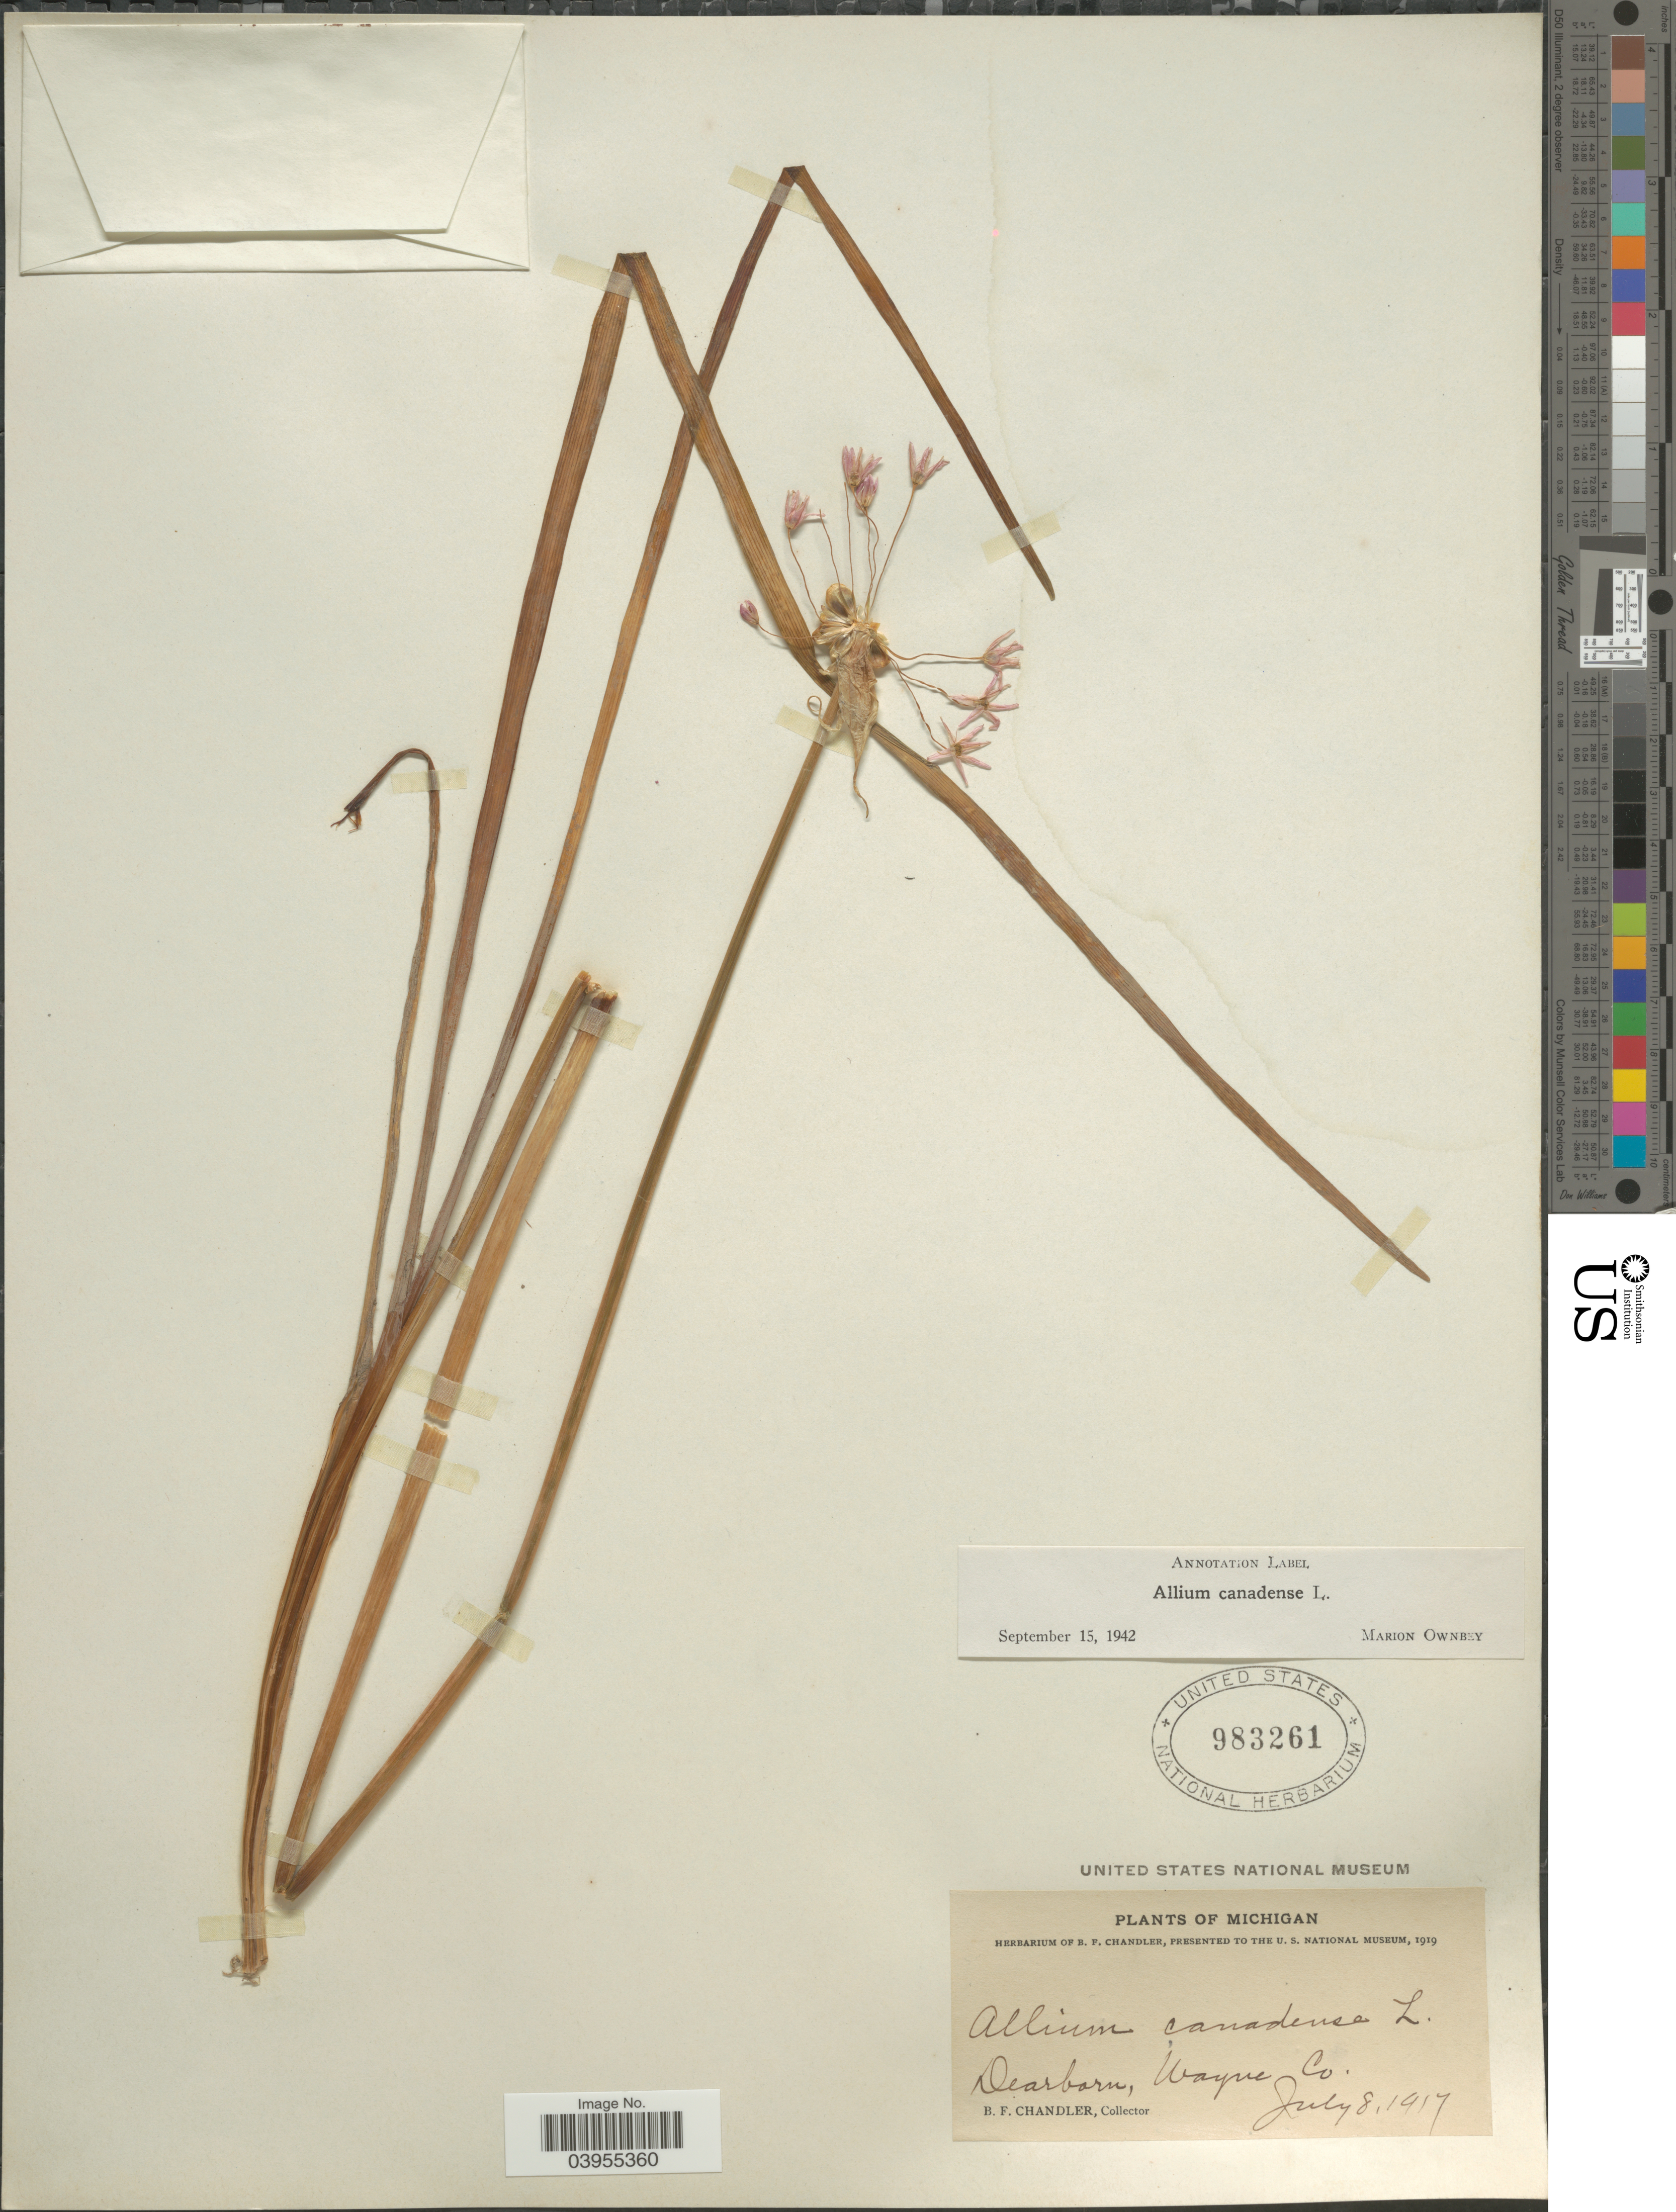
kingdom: Plantae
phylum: Tracheophyta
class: Liliopsida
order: Asparagales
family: Amaryllidaceae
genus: Allium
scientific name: Allium canadense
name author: L.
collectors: B. F. Chandler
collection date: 1917-07-08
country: United States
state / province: Michigan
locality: Dearborn, Wayne Co.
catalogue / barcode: US 983261